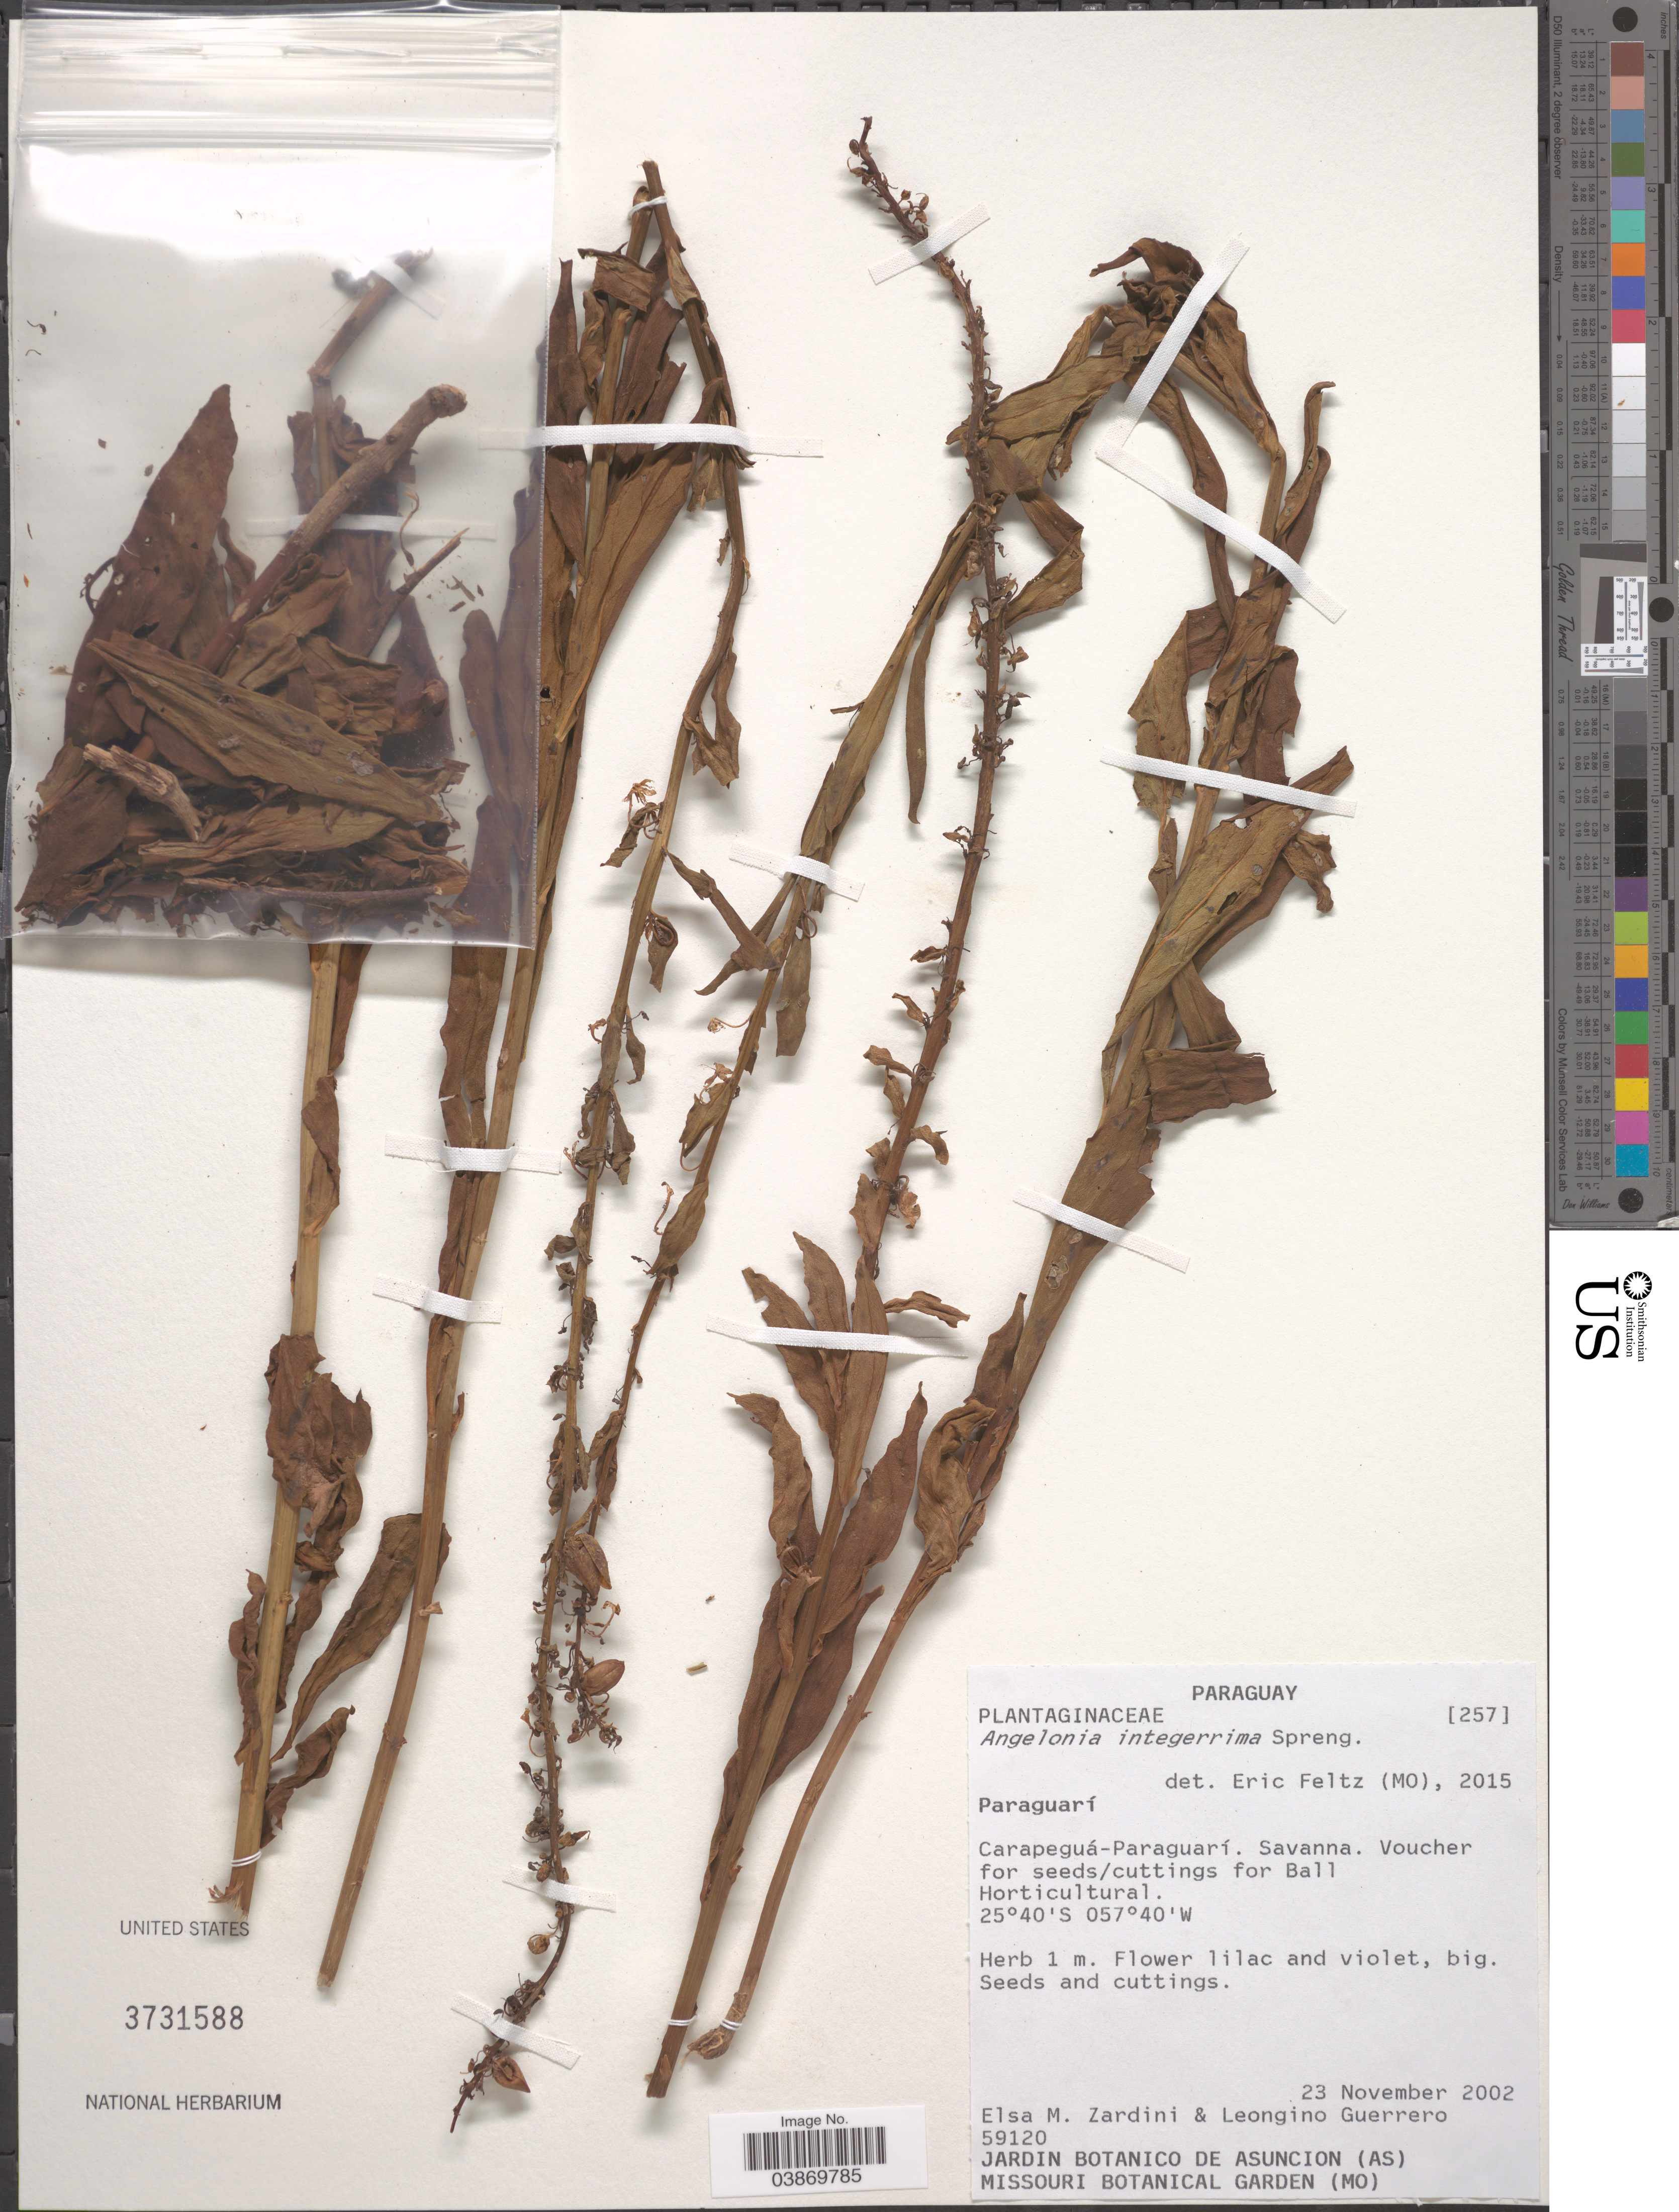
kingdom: Plantae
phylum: Tracheophyta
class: Magnoliopsida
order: Lamiales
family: Plantaginaceae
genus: Angelonia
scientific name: Angelonia integerrima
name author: Spreng.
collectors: E. M. Zardini & L. Guerrero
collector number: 59120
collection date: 2002-11-23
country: Paraguay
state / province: Paraguari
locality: Carapeguá-Paraguarí.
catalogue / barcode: US 3731588